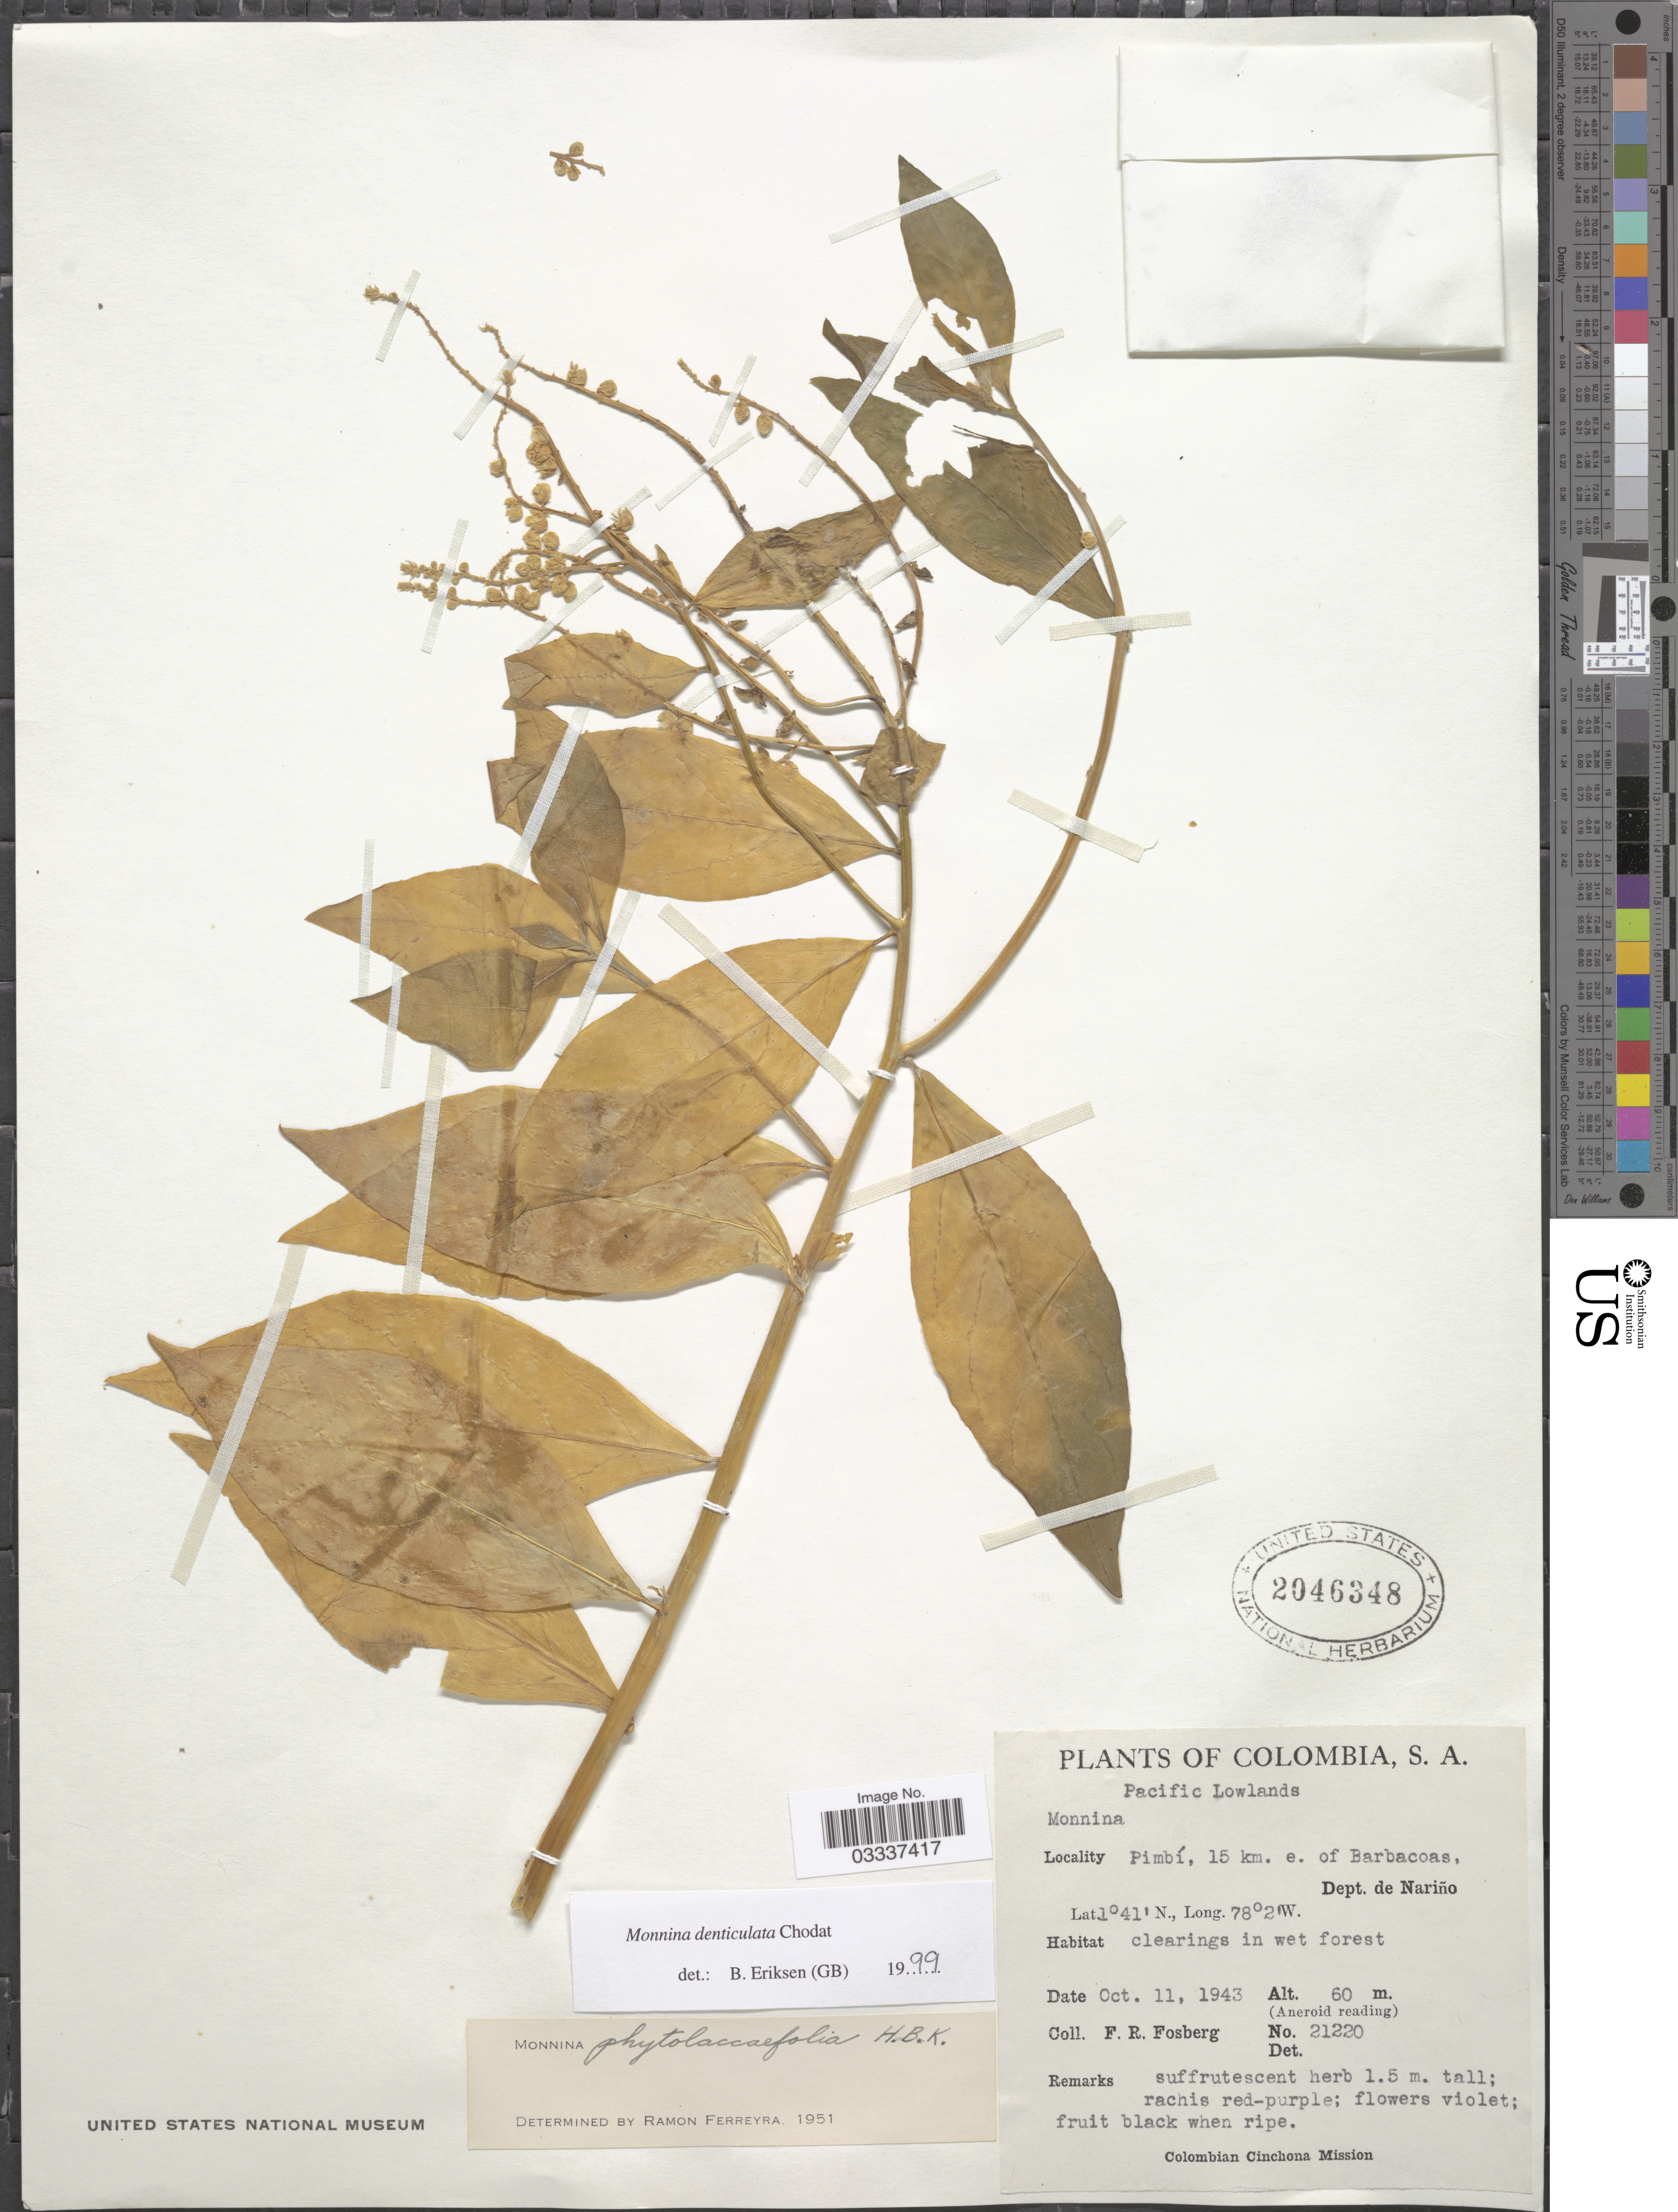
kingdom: Plantae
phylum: Tracheophyta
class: Magnoliopsida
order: Fabales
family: Polygalaceae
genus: Monnina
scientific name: Monnina denticulata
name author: Ruiz & Pav. ex Chodat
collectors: F. R. Fosberg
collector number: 21220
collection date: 1943-10-11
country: Colombia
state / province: Nariño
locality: Pacific Lowlands, Pimbí, 15 km. e. of Barbacoas, Dept. de Nariño.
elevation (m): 60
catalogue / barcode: US 2046348